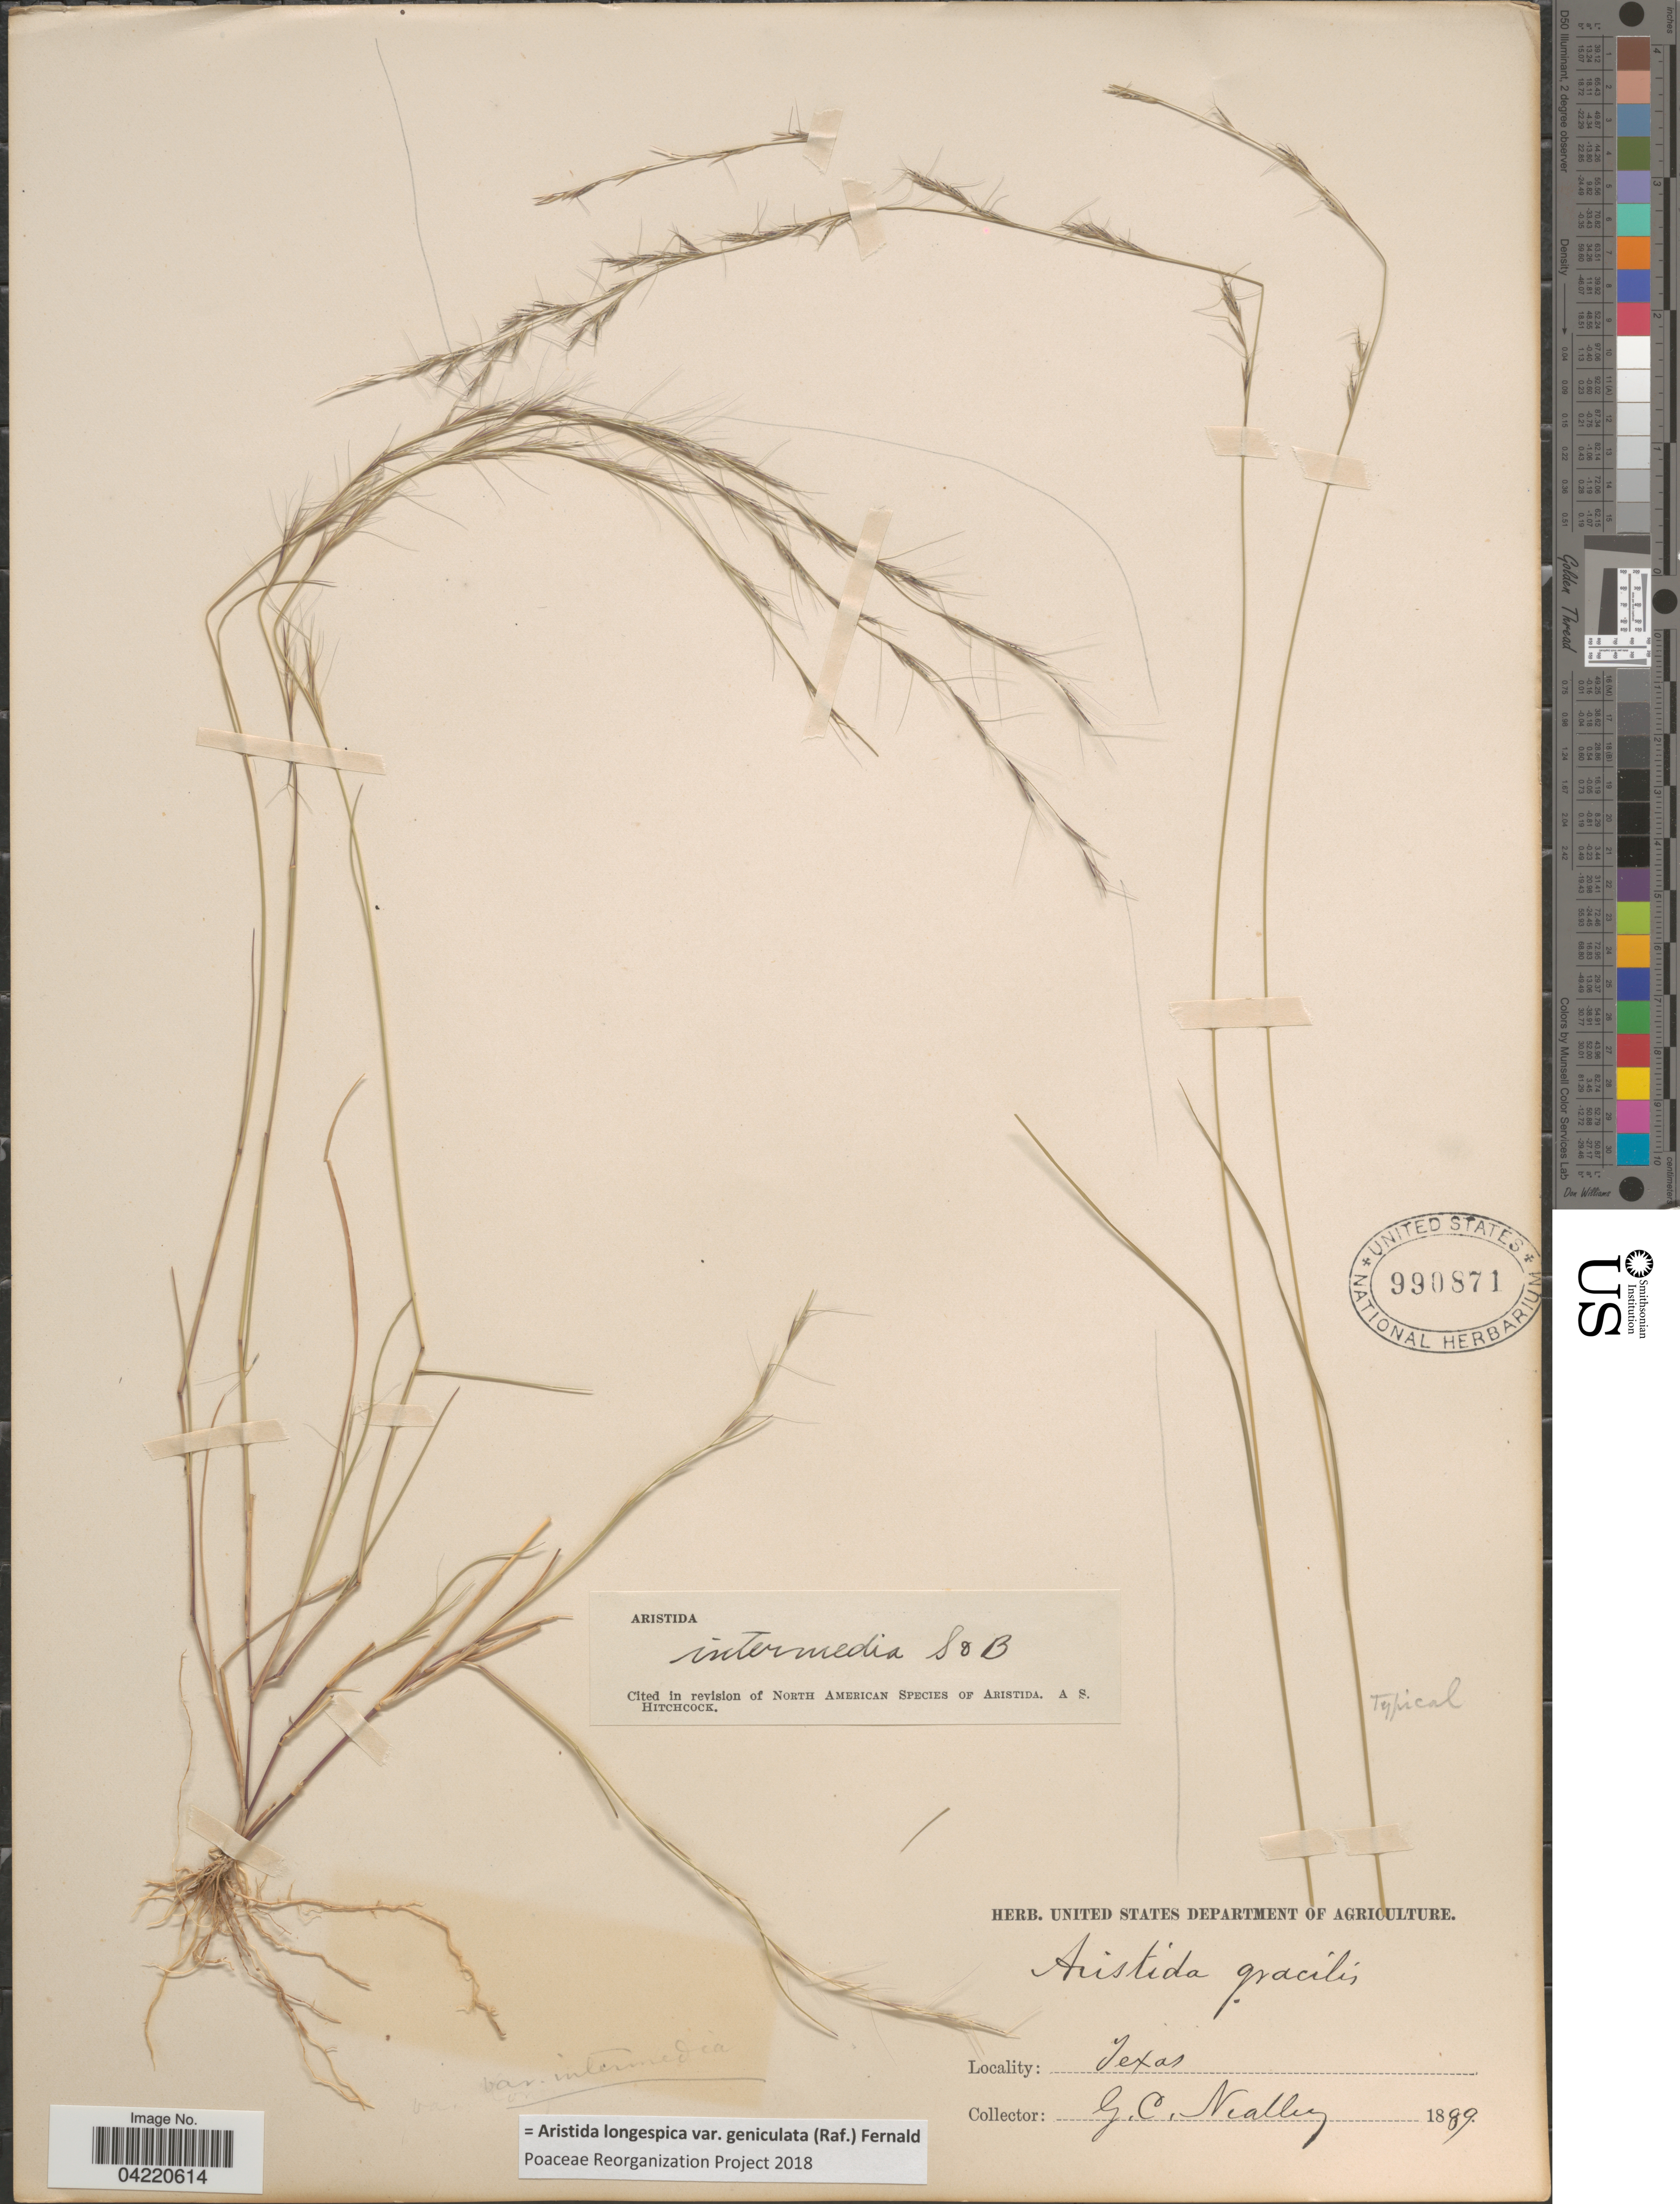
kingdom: Plantae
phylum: Tracheophyta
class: Liliopsida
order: Poales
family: Poaceae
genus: Aristida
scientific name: Aristida longespica var. geniculata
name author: (Raf.) Fernald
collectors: G. C. Nealley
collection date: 1889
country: United States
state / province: Texas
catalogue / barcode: US 990871